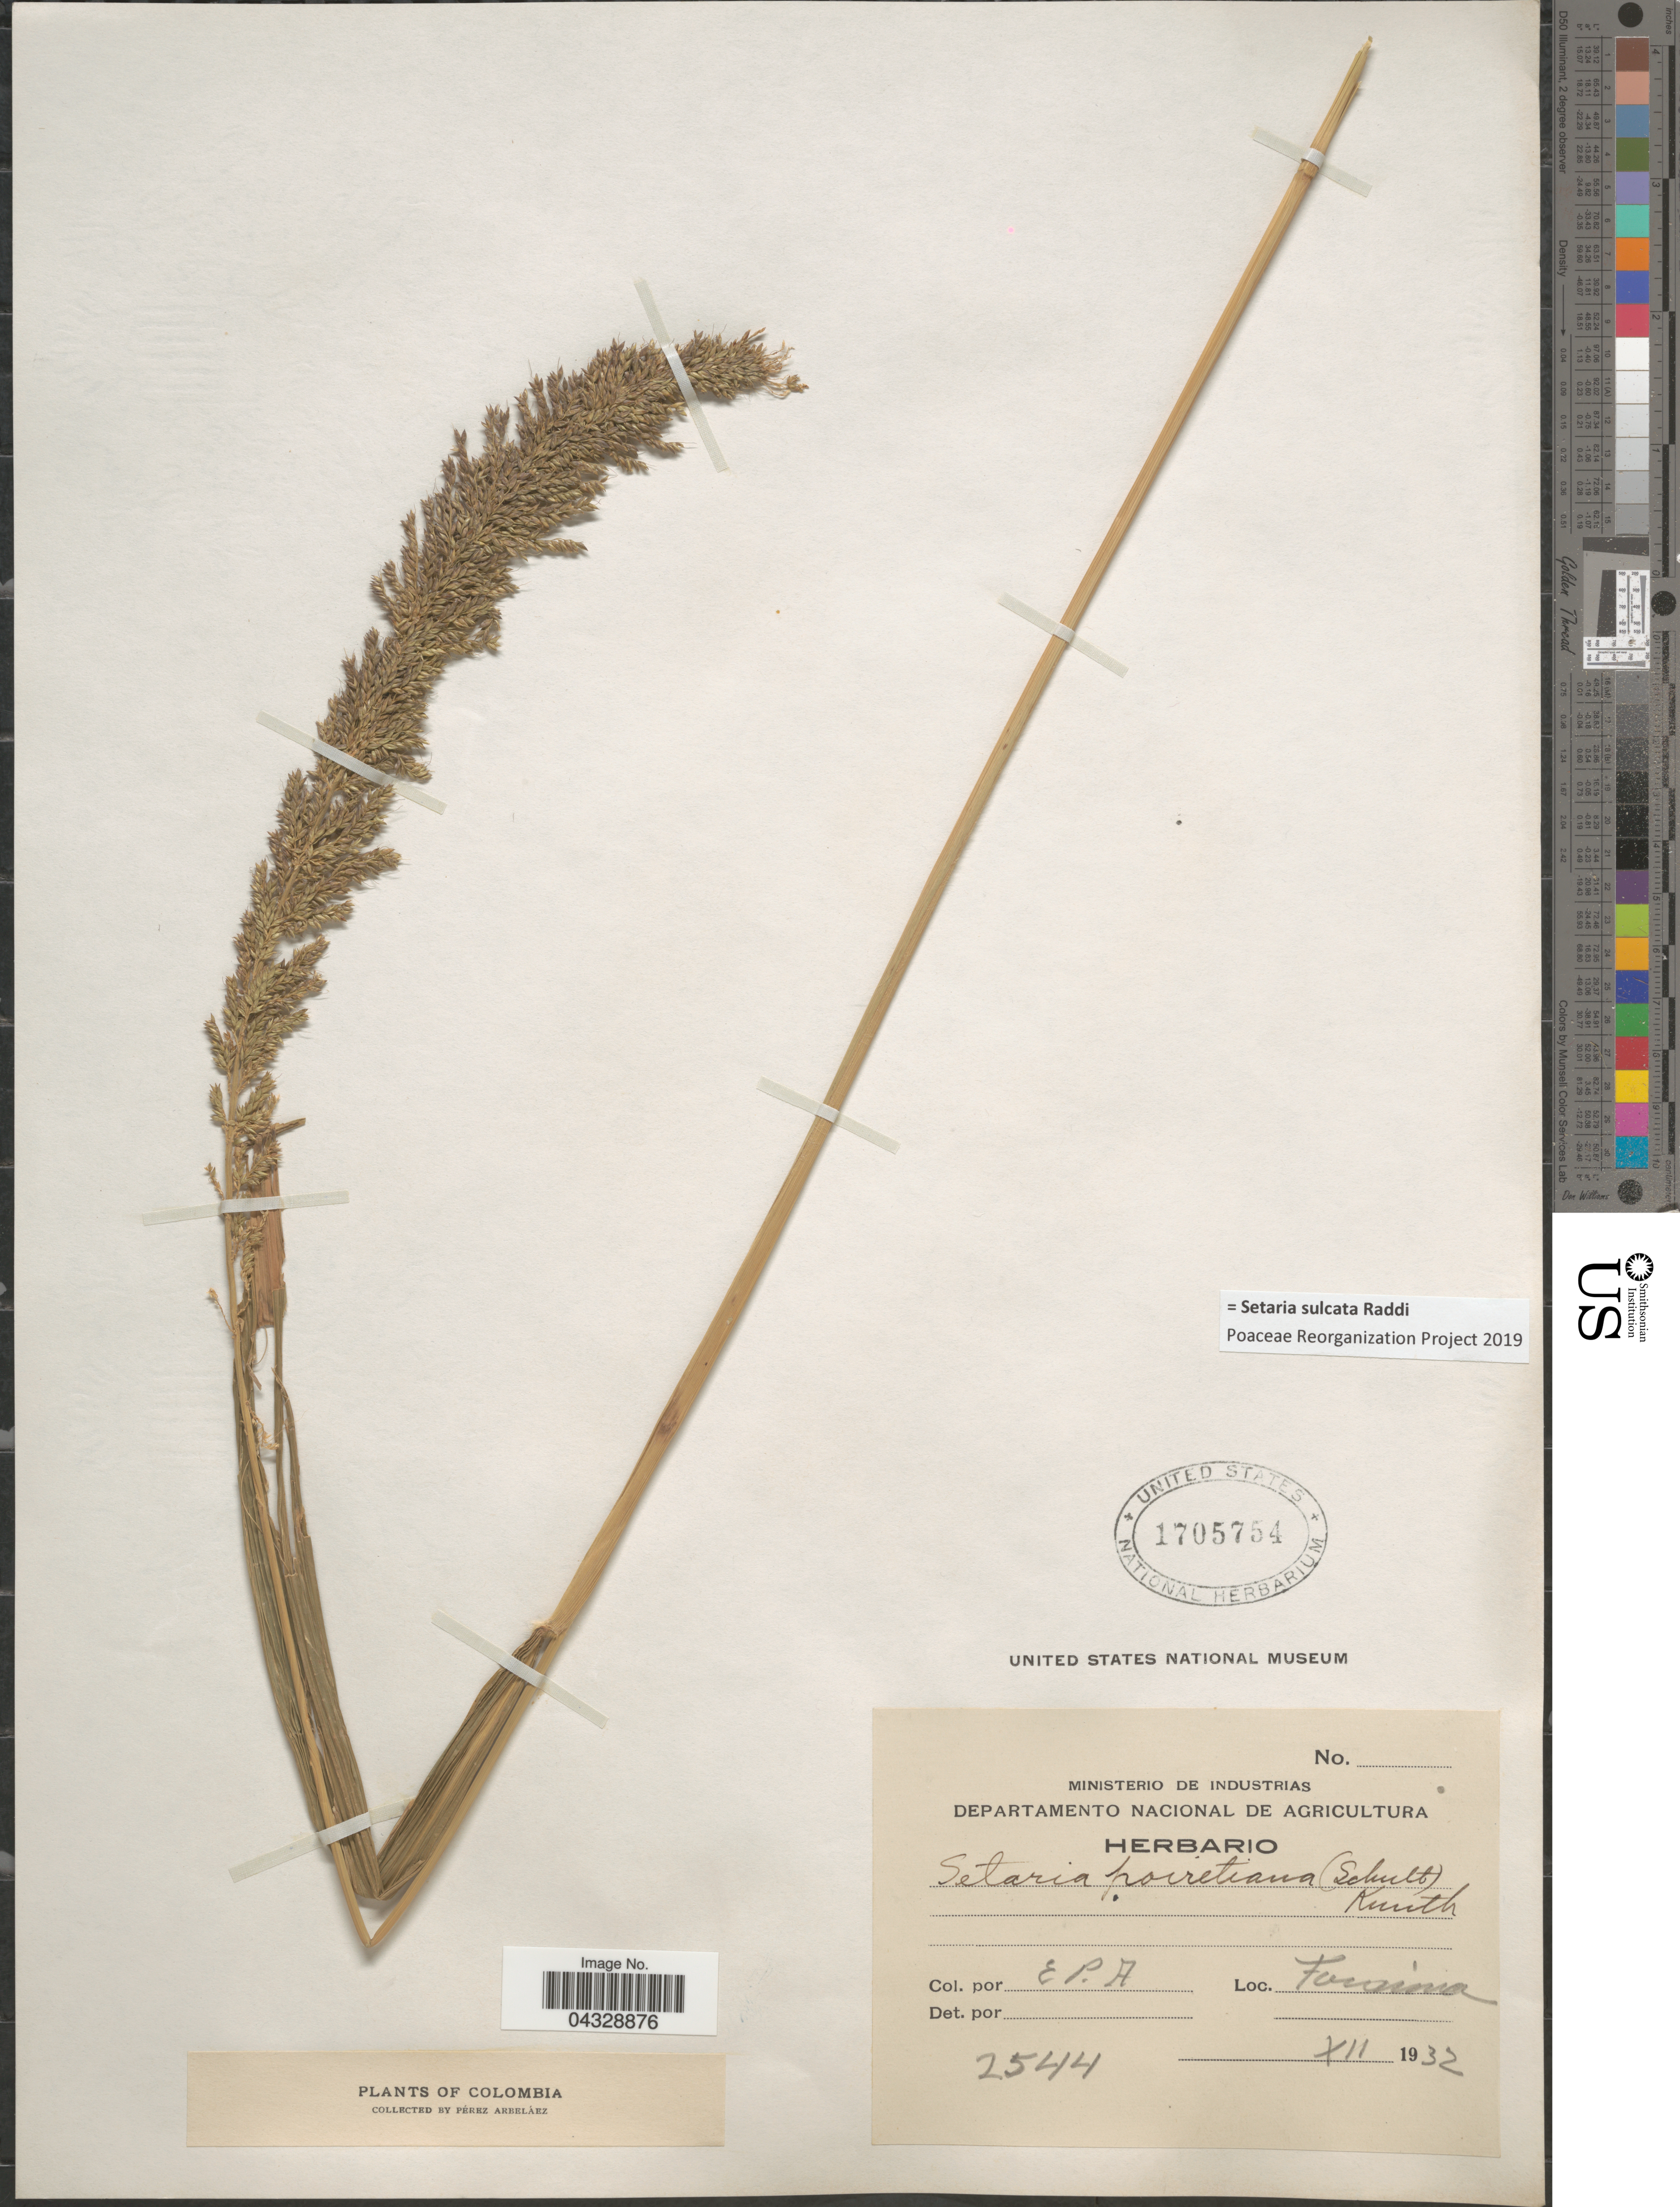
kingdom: Plantae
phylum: Tracheophyta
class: Liliopsida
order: Poales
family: Poaceae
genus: Setaria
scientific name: Setaria sulcata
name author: Raddi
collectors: E. Pérez Arbeláez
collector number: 2544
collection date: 1932-12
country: Colombia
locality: Tocaima.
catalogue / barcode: US 1705754